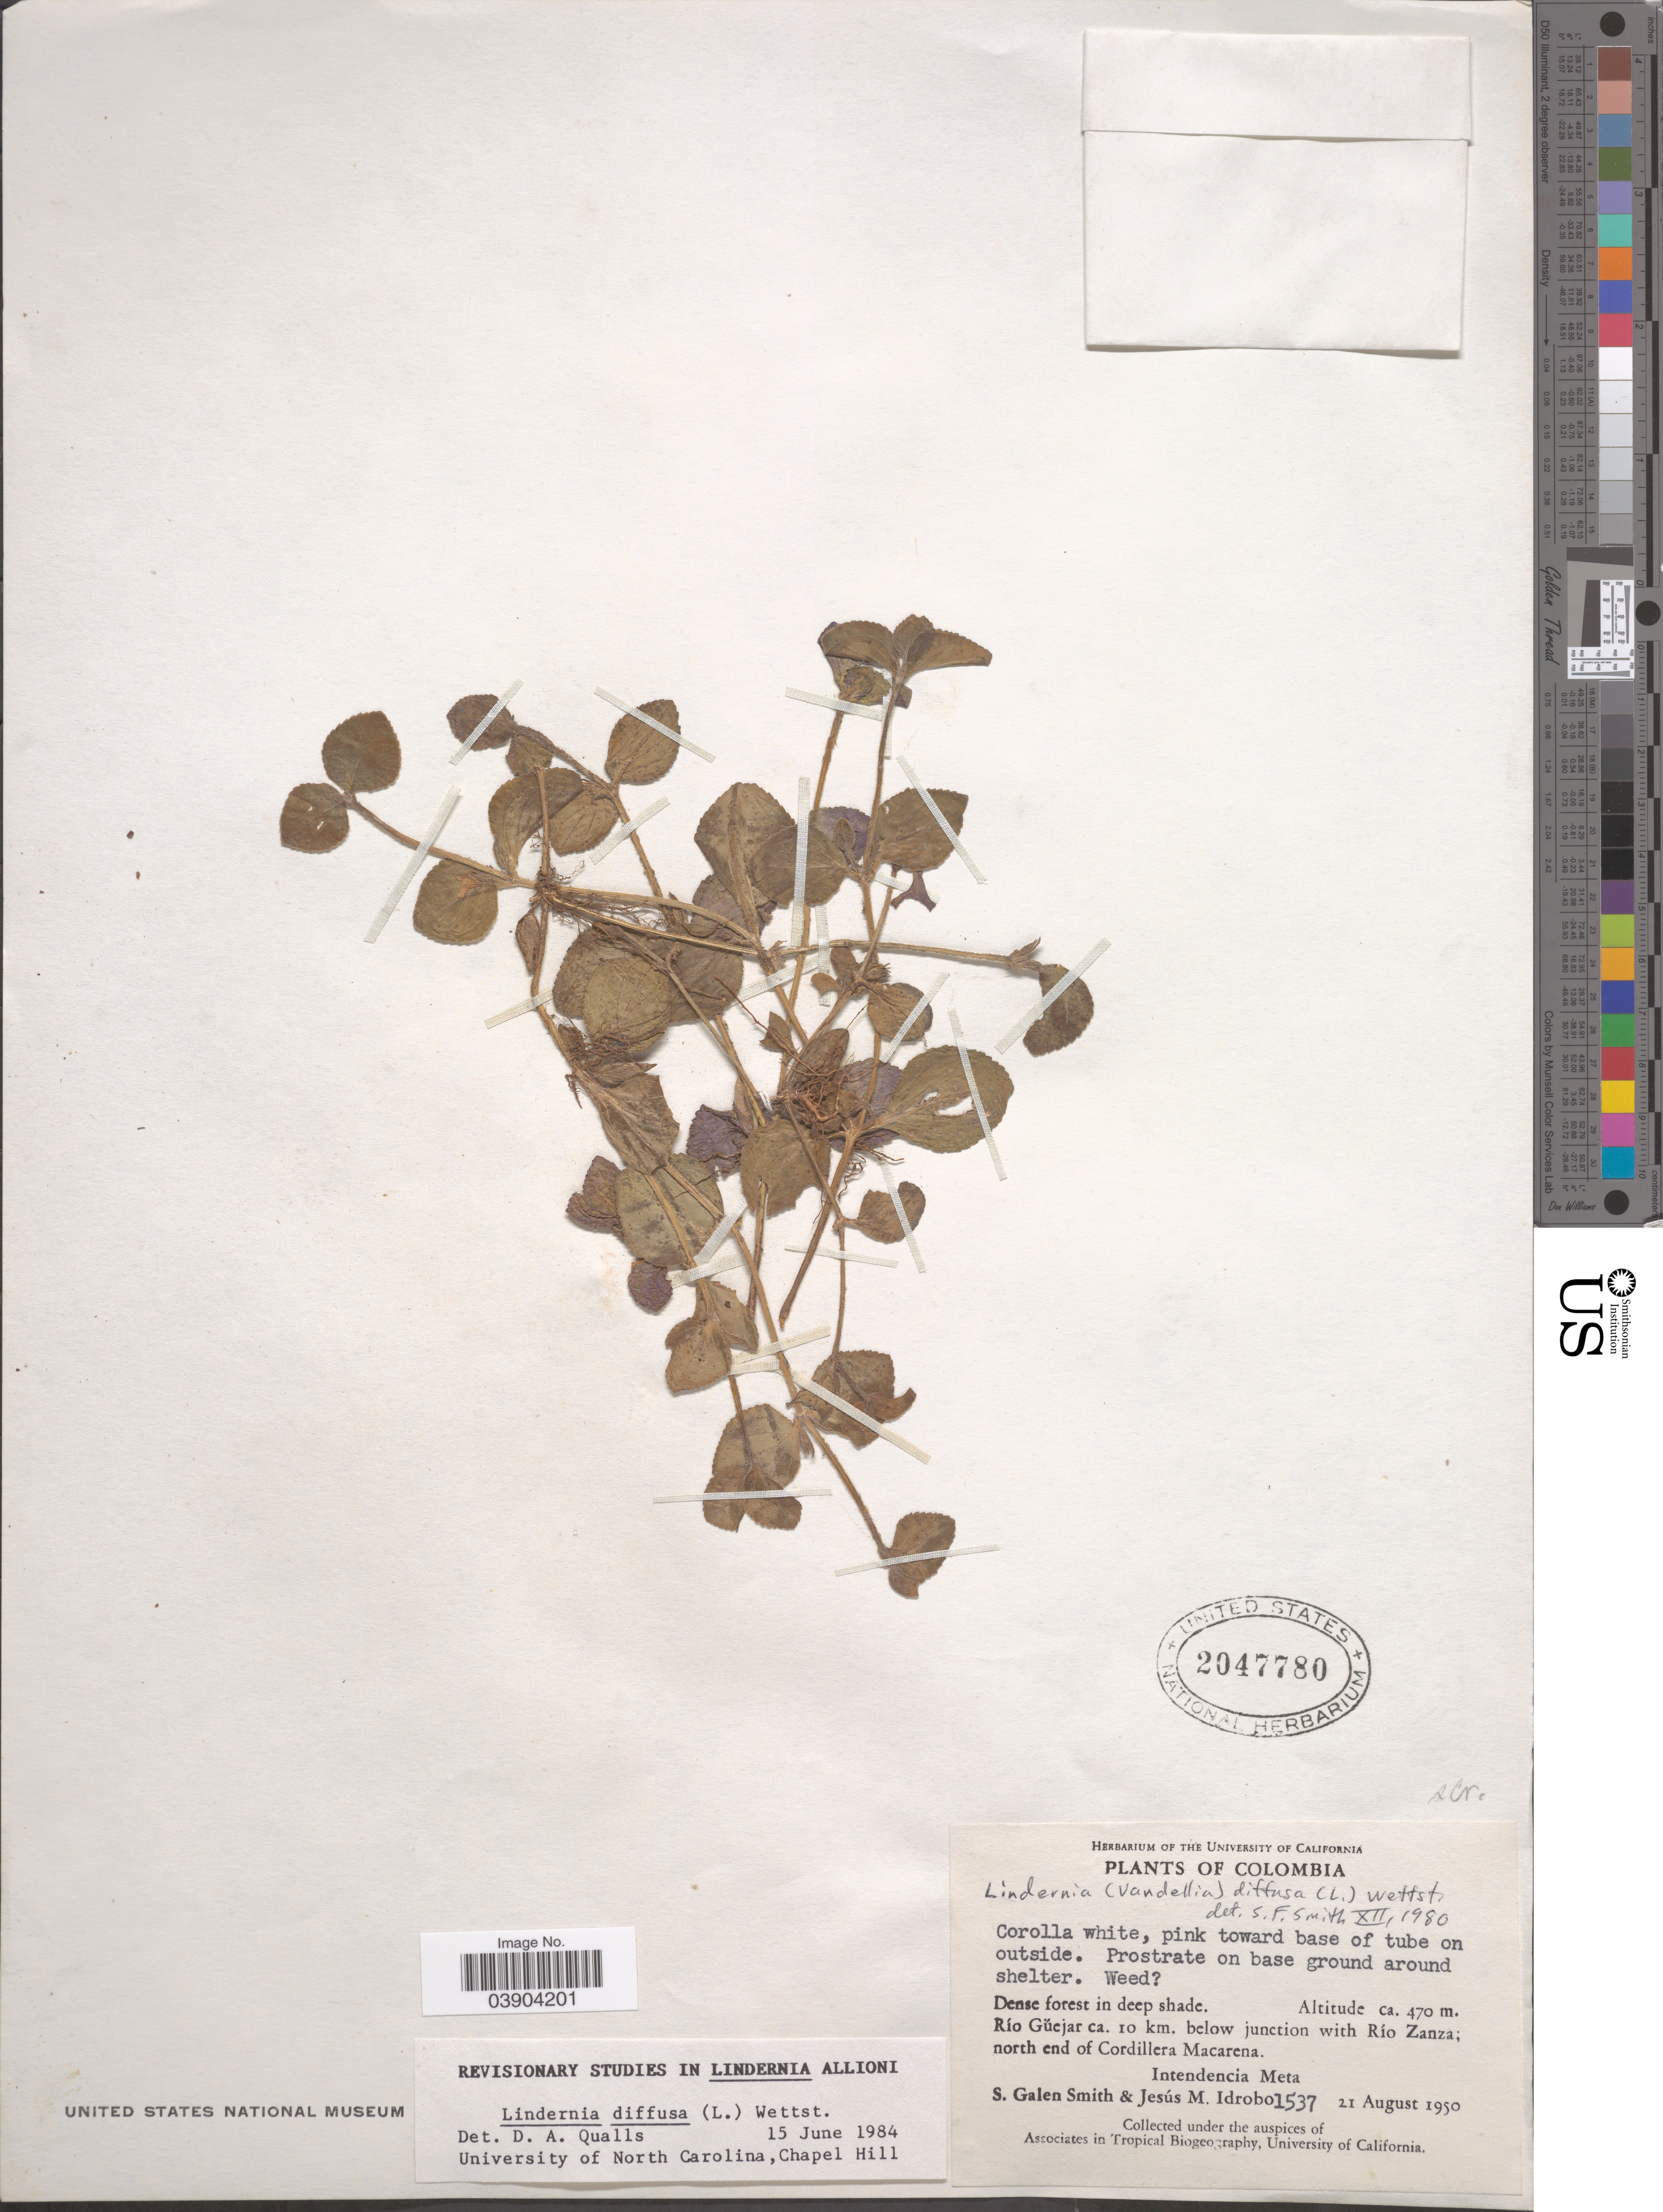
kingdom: Plantae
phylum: Tracheophyta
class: Magnoliopsida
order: Lamiales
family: Linderniaceae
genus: Lindernia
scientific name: Lindernia diffusa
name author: (L.) Wettst.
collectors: S. G. Smith & J. M. Idrobo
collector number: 1537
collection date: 1950-08-21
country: Colombia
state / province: Meta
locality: Río Hüejar ca. 10 km. below junction with Río Zanza; north end of Cordillera Macarena. Intendencia Meta.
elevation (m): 470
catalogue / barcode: US 2047780